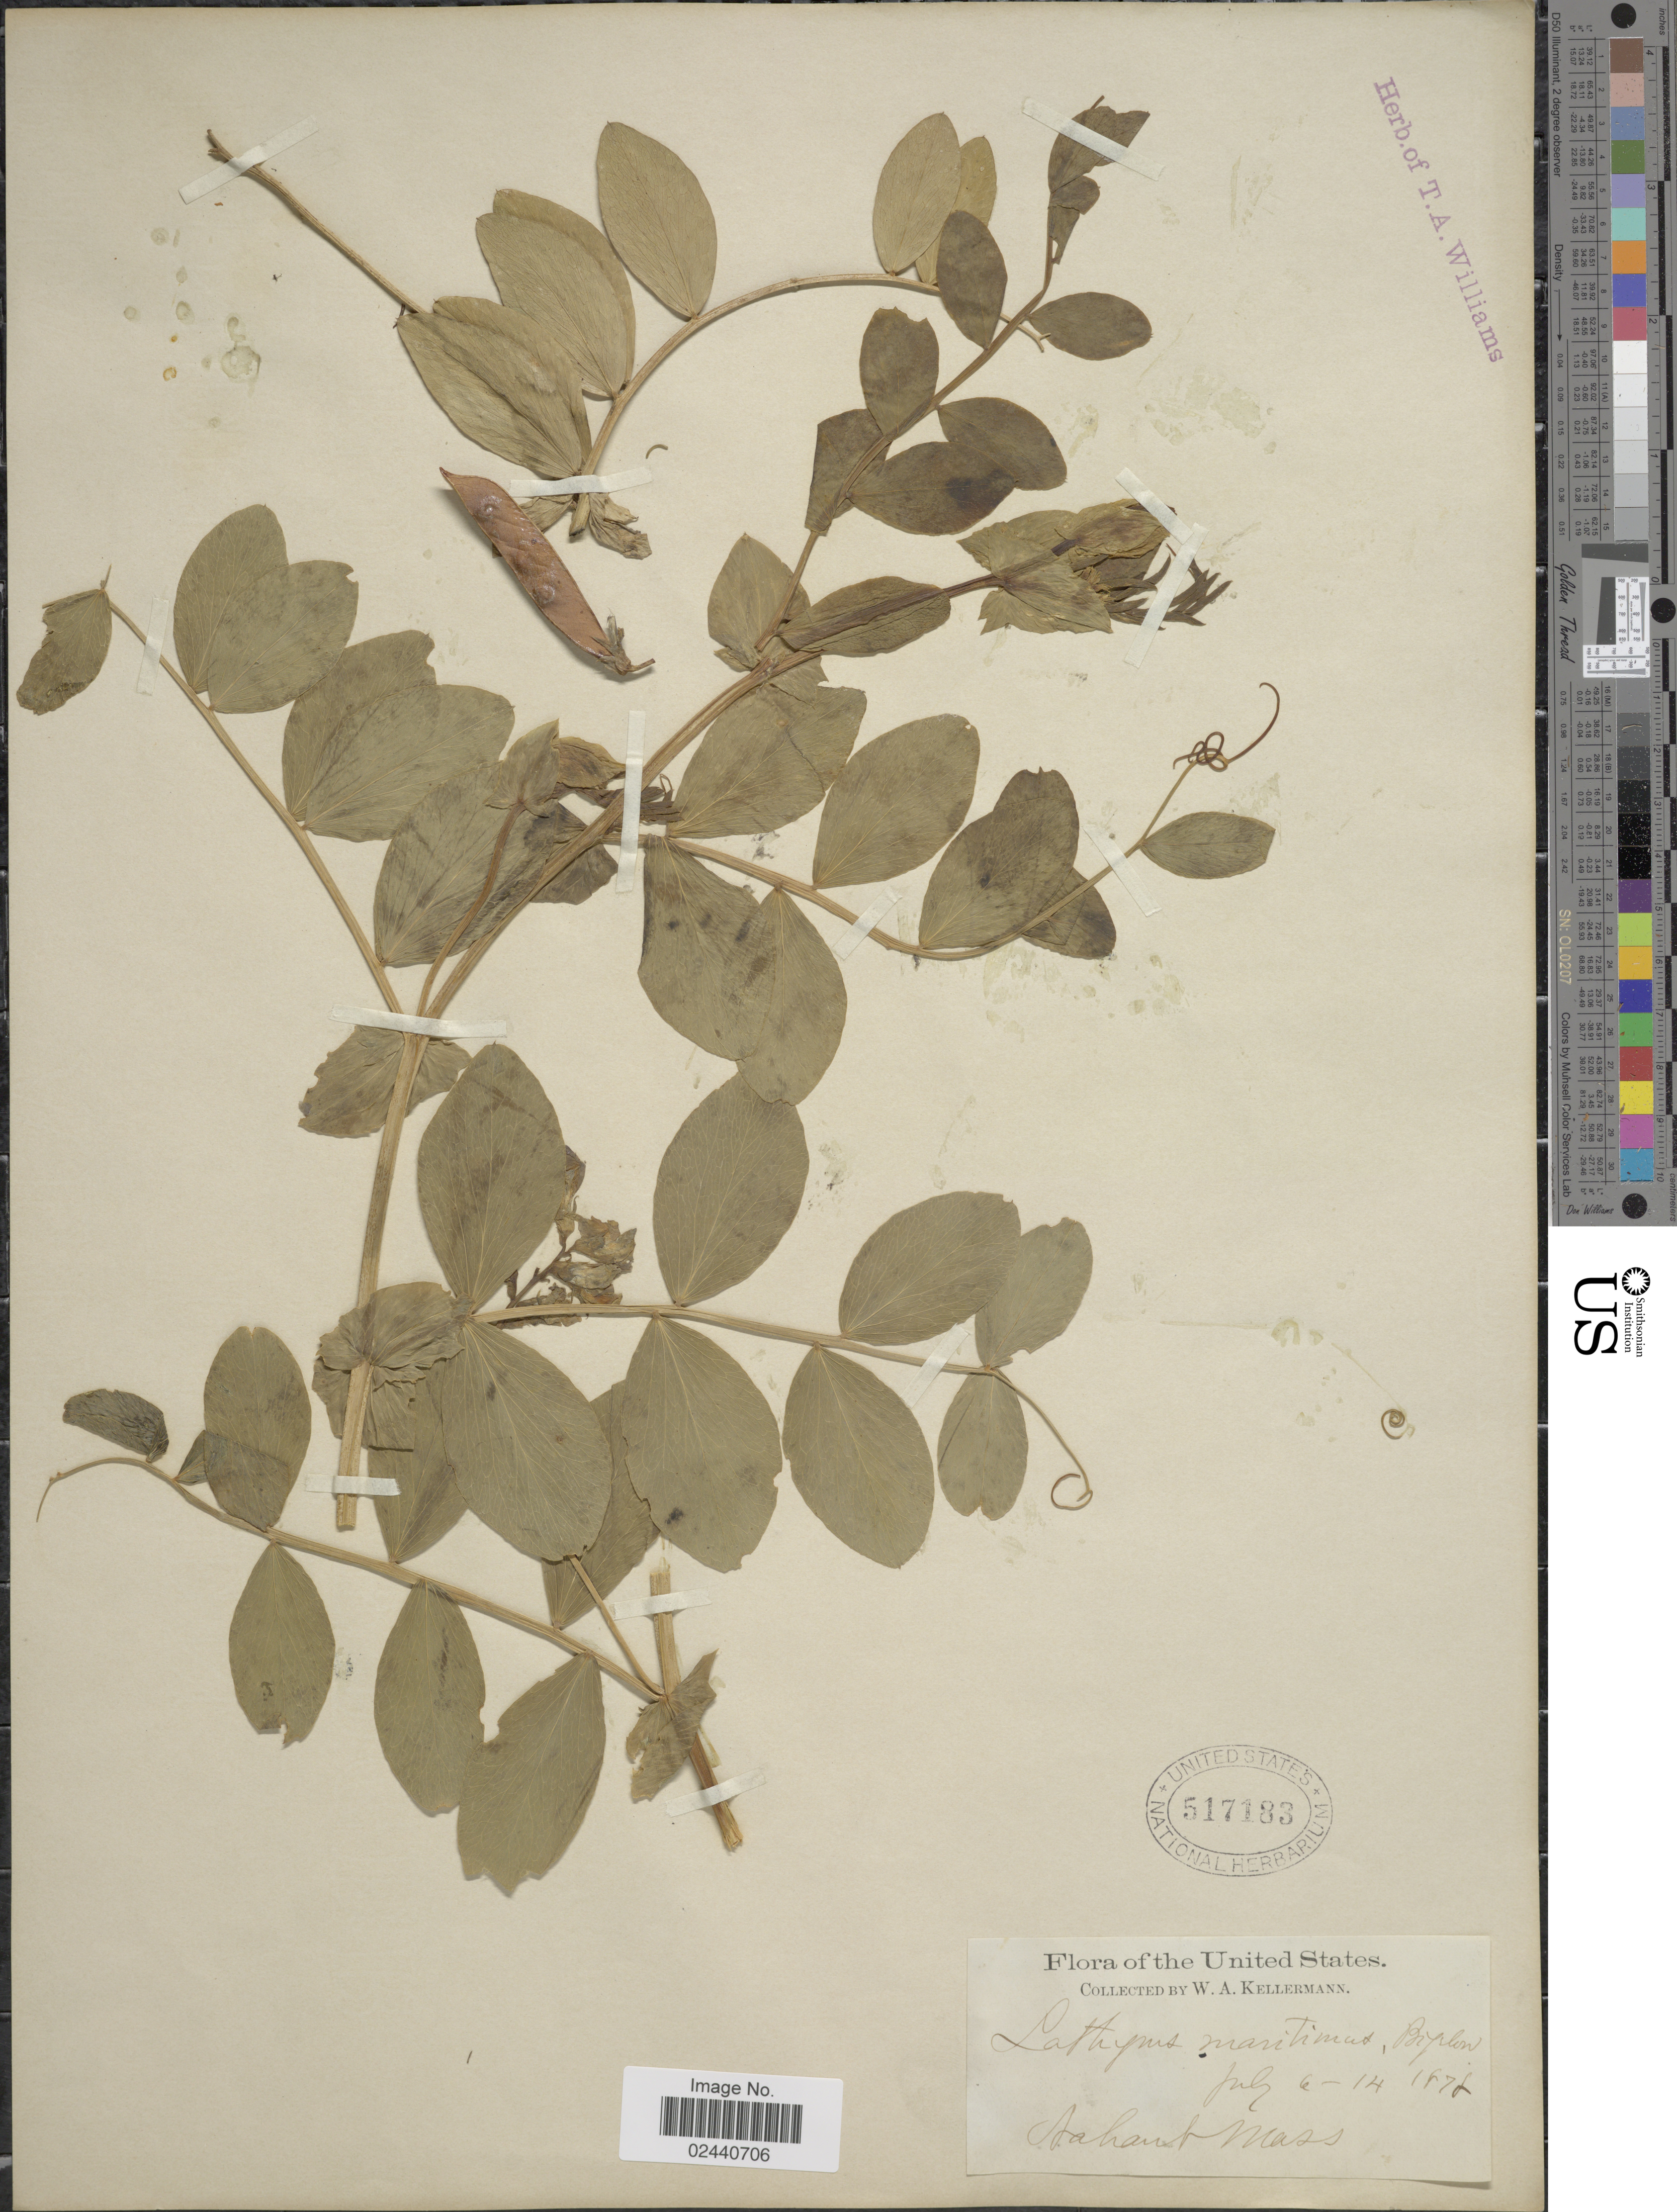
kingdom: Plantae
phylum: Tracheophyta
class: Magnoliopsida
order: Fabales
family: Fabaceae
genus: Lathyrus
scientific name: Lathyrus japonicus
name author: Willd.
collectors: W. Kellerman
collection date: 1878-07-06/1878-07-14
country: United States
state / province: Massachusetts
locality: Nahant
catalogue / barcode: US 517183